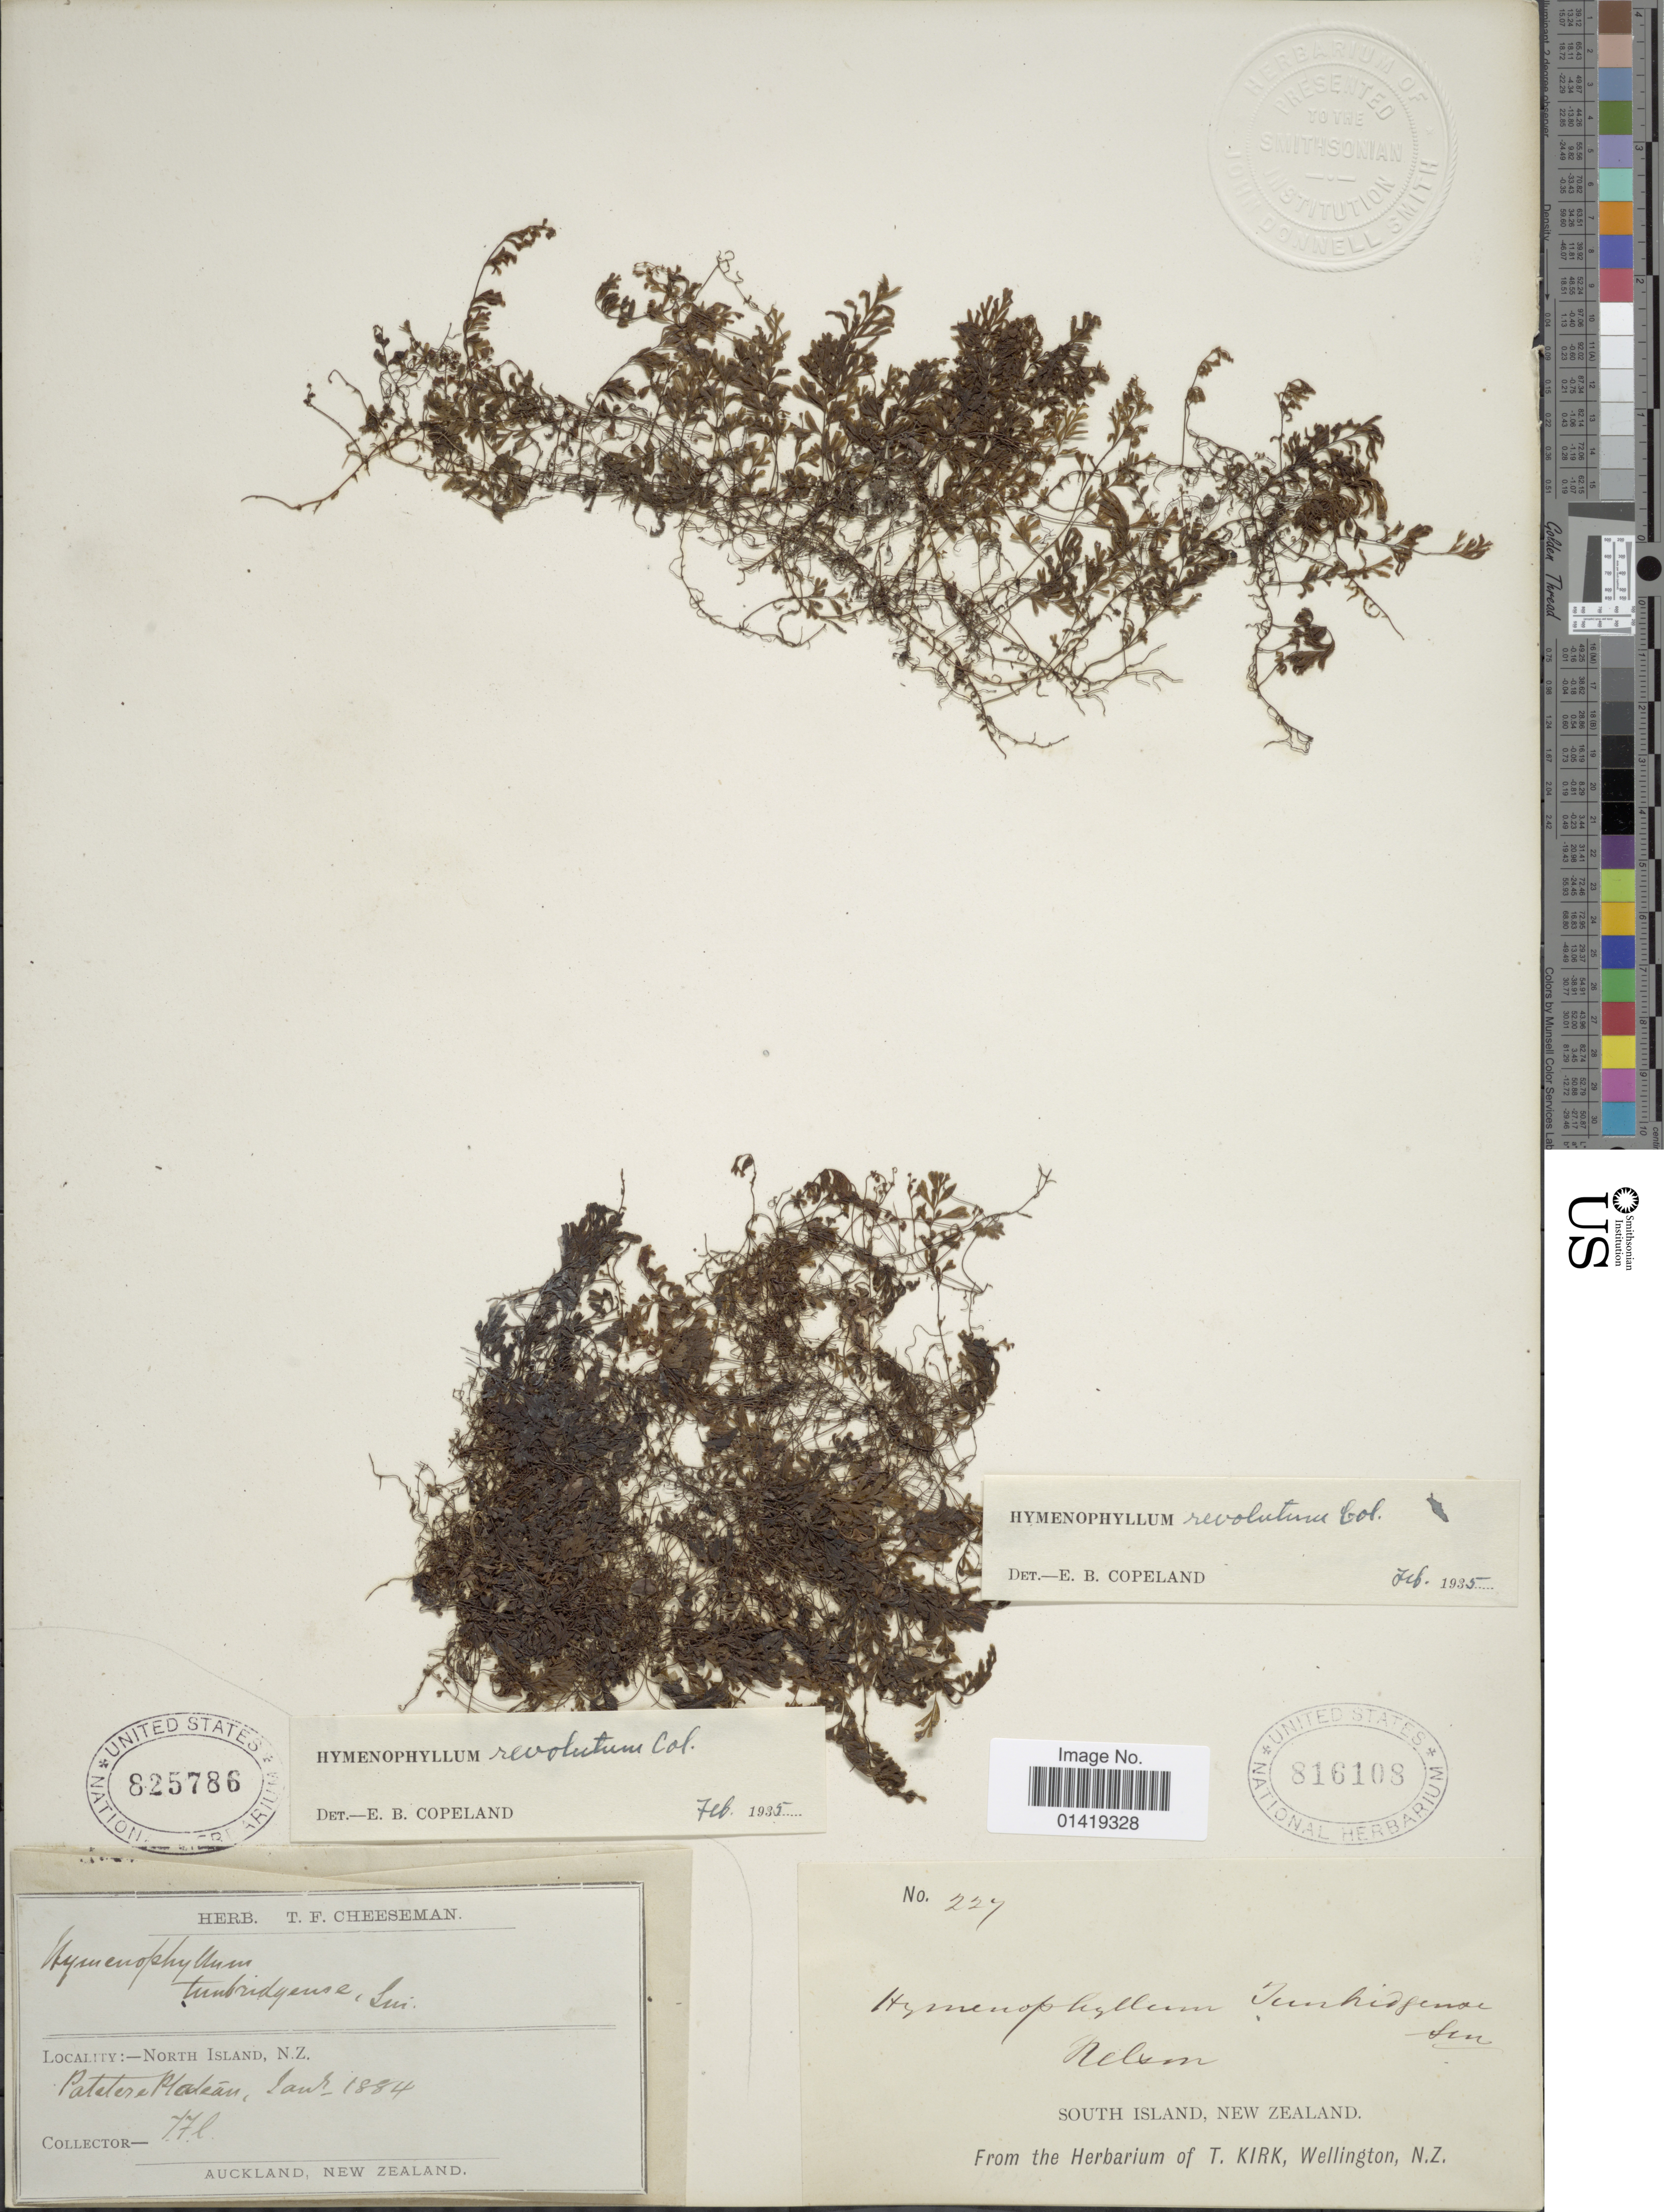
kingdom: Plantae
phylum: Tracheophyta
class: Polypodiopsida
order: Hymenophyllales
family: Hymenophyllaceae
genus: Hymenophyllum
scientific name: Hymenophyllum revolutum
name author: Colenso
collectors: ex Herb. T. Kirk, Wellington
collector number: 227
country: New Zealand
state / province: Nelson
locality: South Island, New Zealand Nelson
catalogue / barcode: US 816108-2